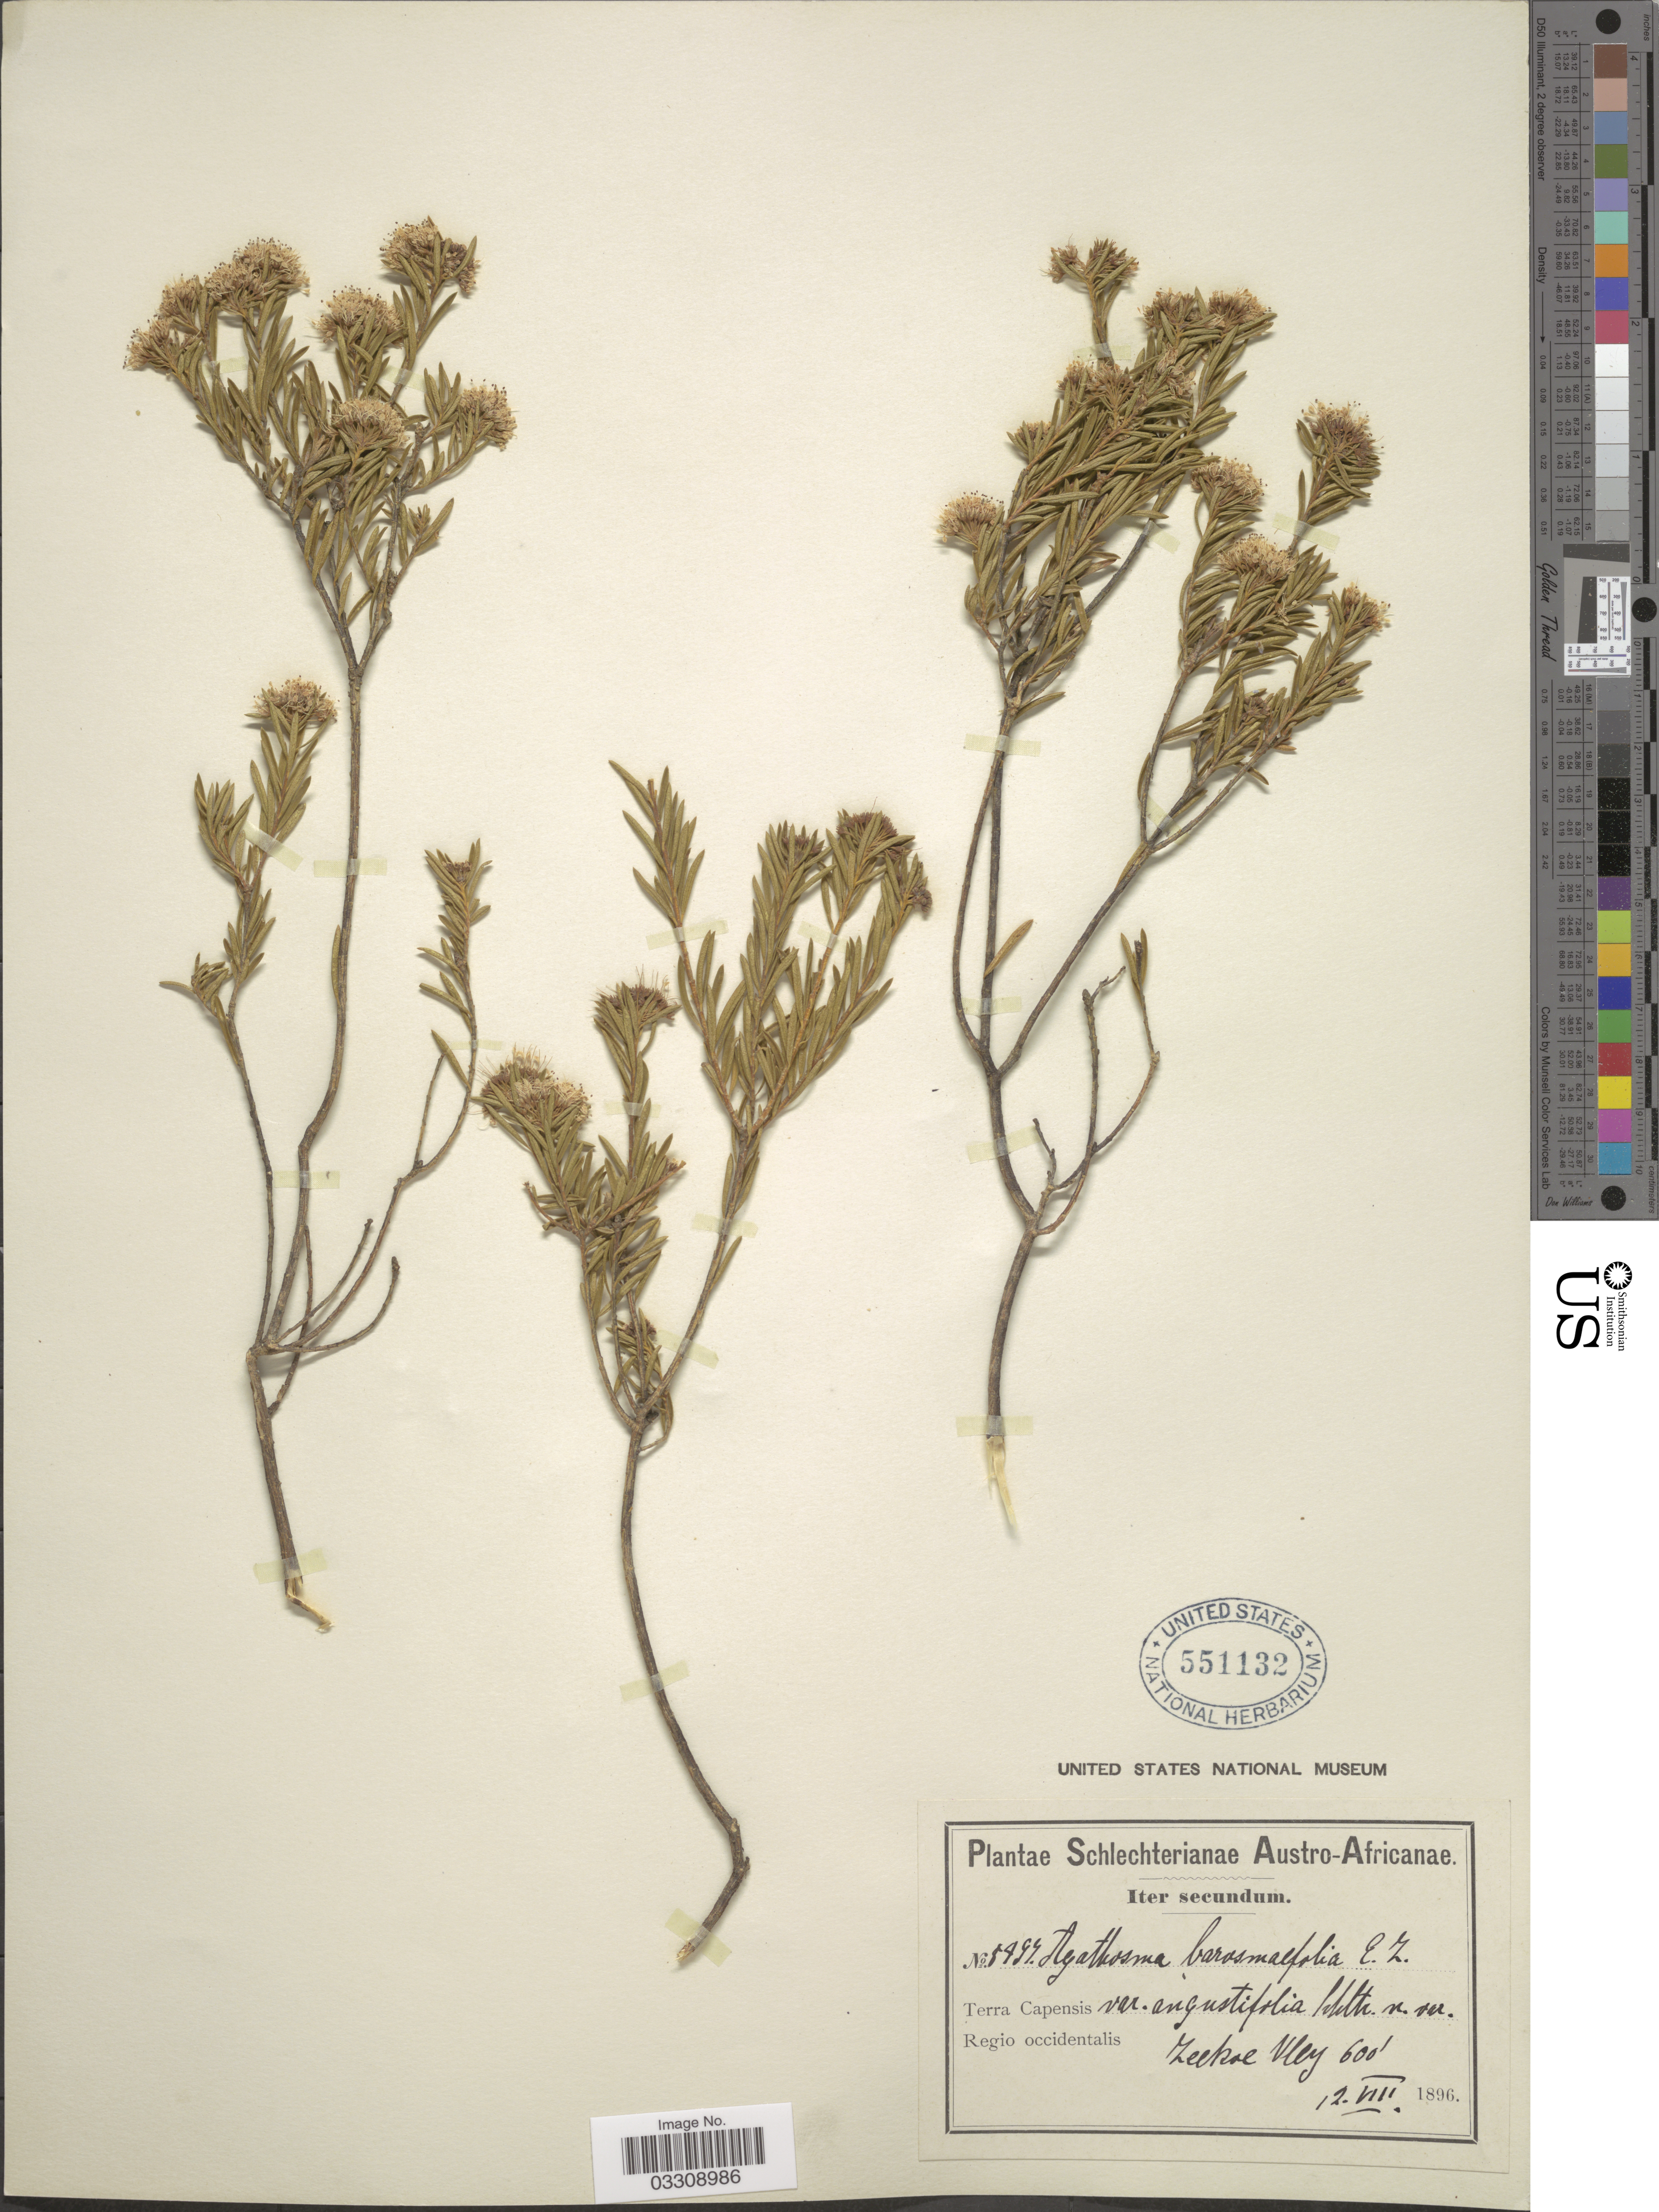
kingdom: Plantae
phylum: Tracheophyta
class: Magnoliopsida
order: Sapindales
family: Rutaceae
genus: Agathosma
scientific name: Agathosma barosmifolia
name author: Eckl. & Zeyh.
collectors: Schlechter, --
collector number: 8494*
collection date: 1896-08-12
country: South Africa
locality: Austro-Africanae. Terra Capensis, Regio occidentalis, Zeekoe Vley.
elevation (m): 183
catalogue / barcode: US 551132